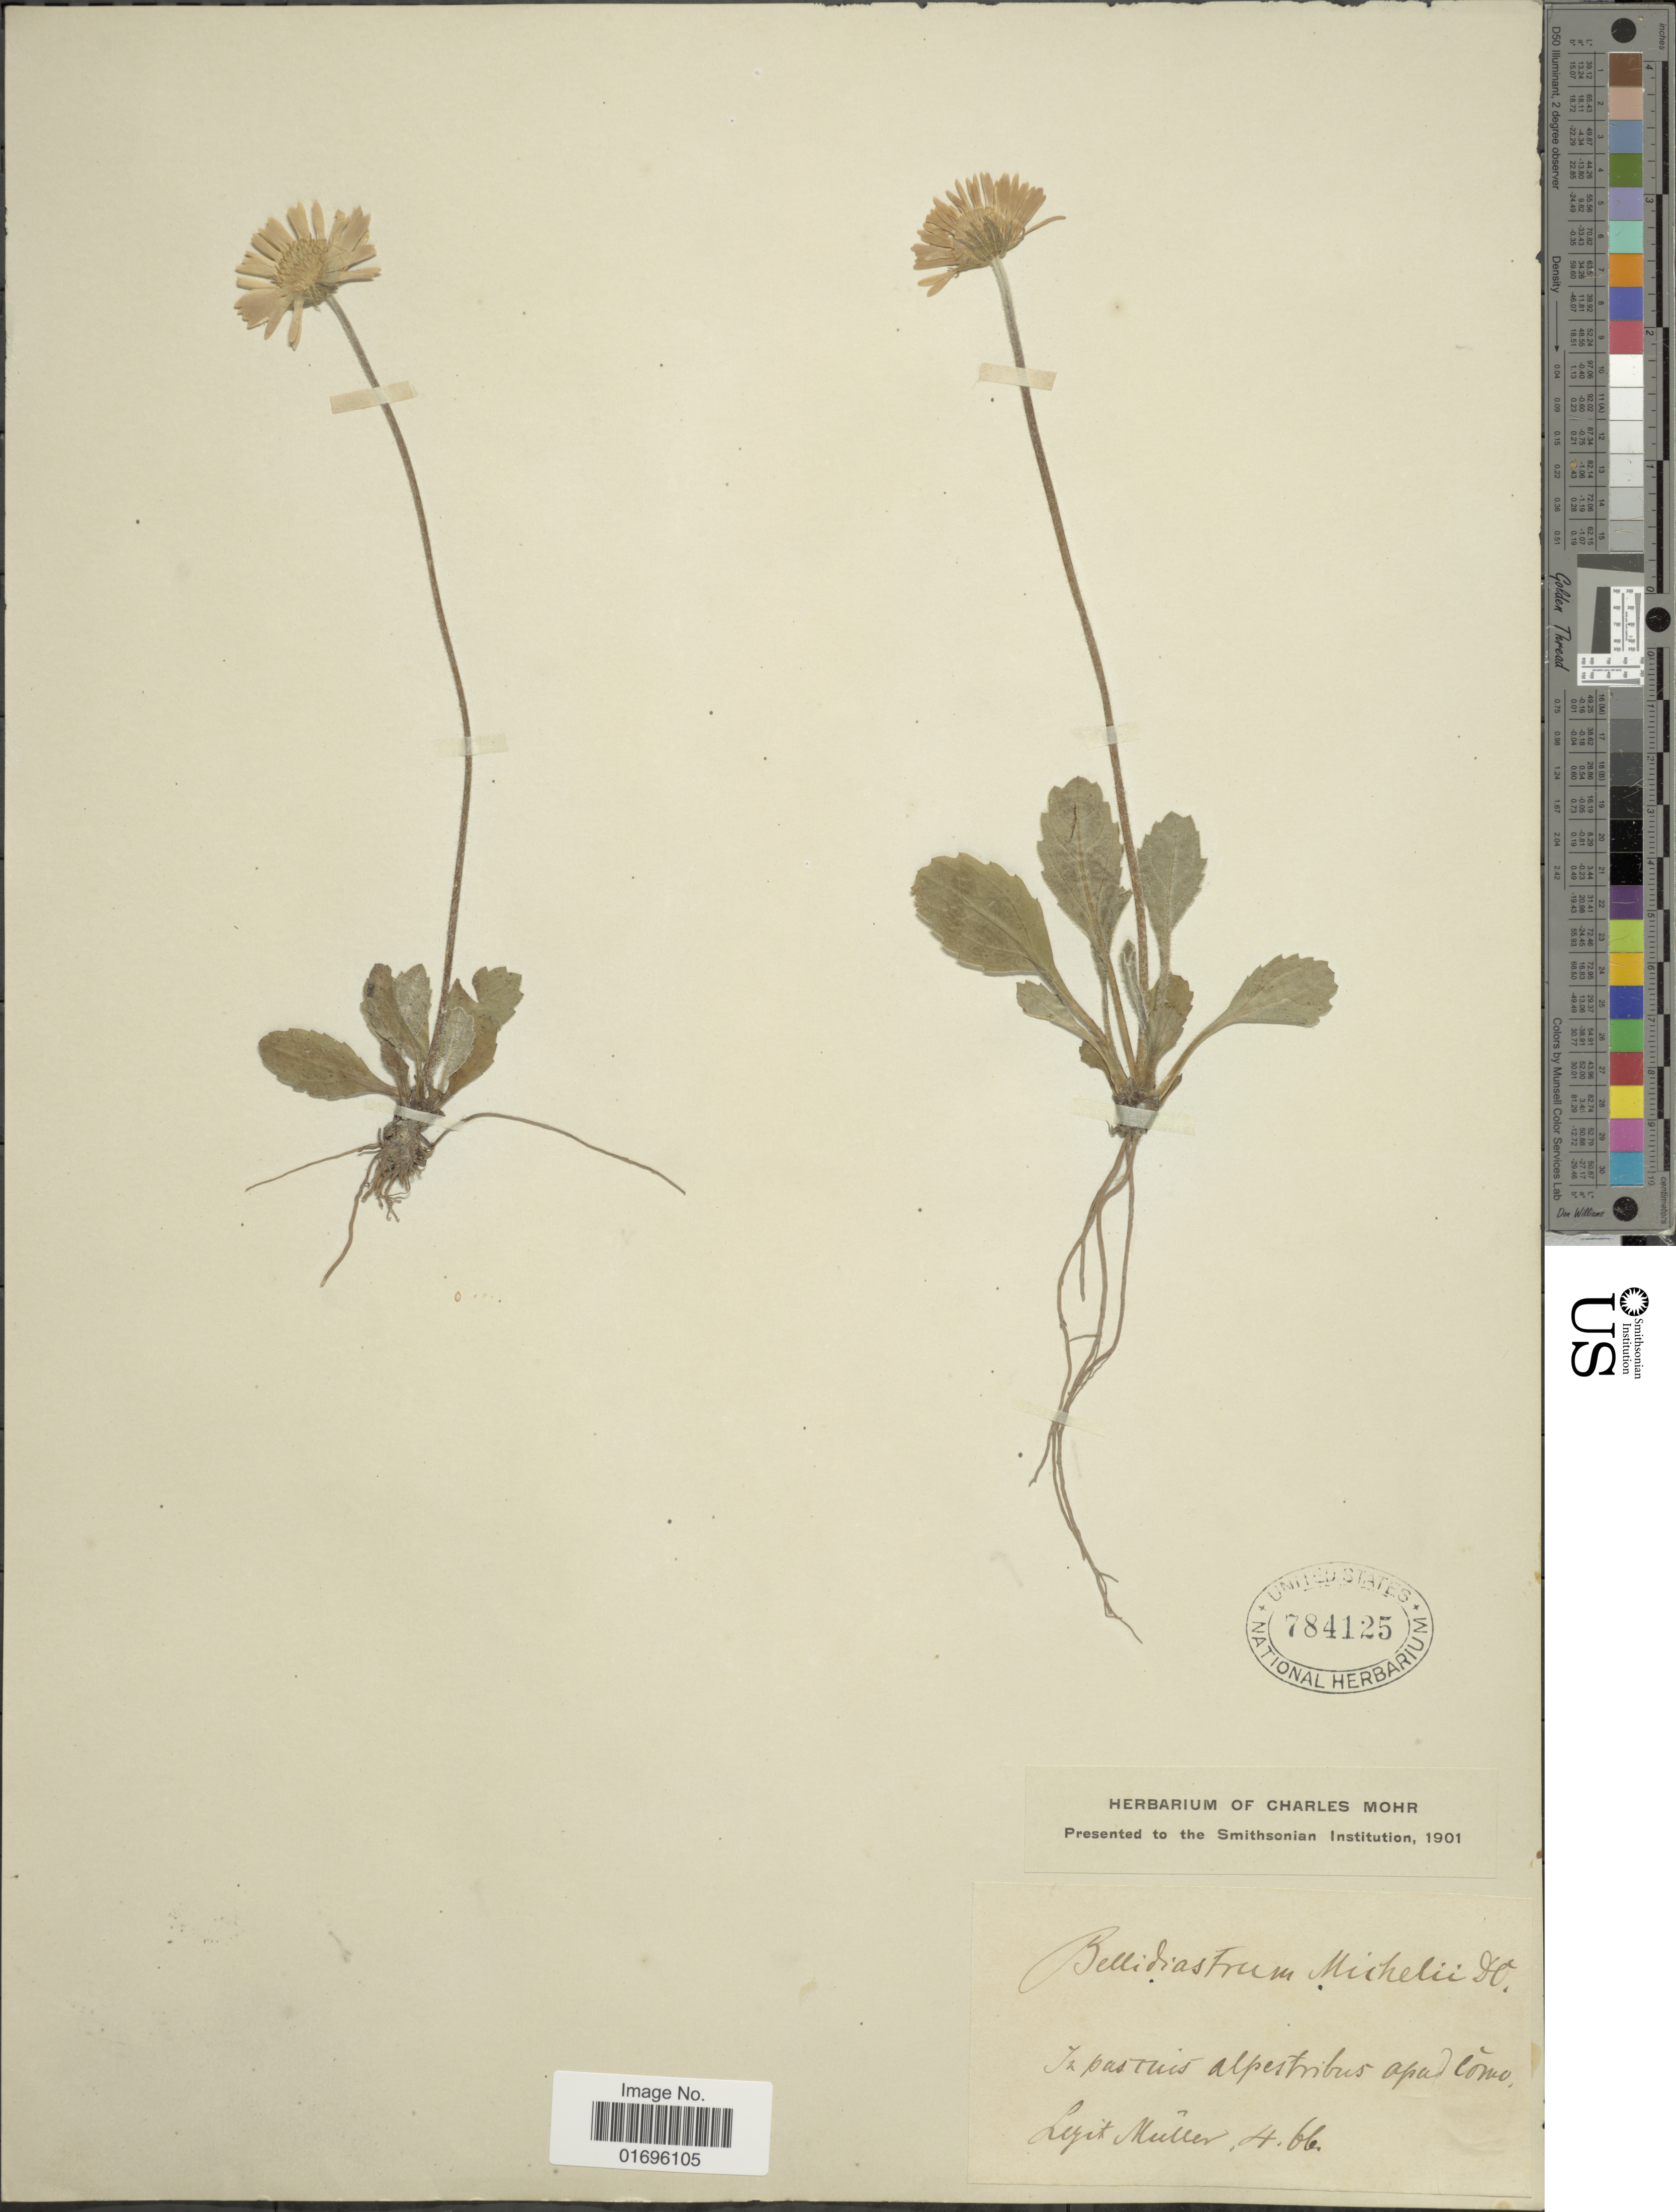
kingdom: Plantae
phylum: Tracheophyta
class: Magnoliopsida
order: Asterales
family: Asteraceae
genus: Aster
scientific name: Aster bellidiastrum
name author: (L.) Scop.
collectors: H. Muller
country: Italy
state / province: Lombardy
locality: In pastuis alpestribus apad Como [interpreted]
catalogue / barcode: US 784125